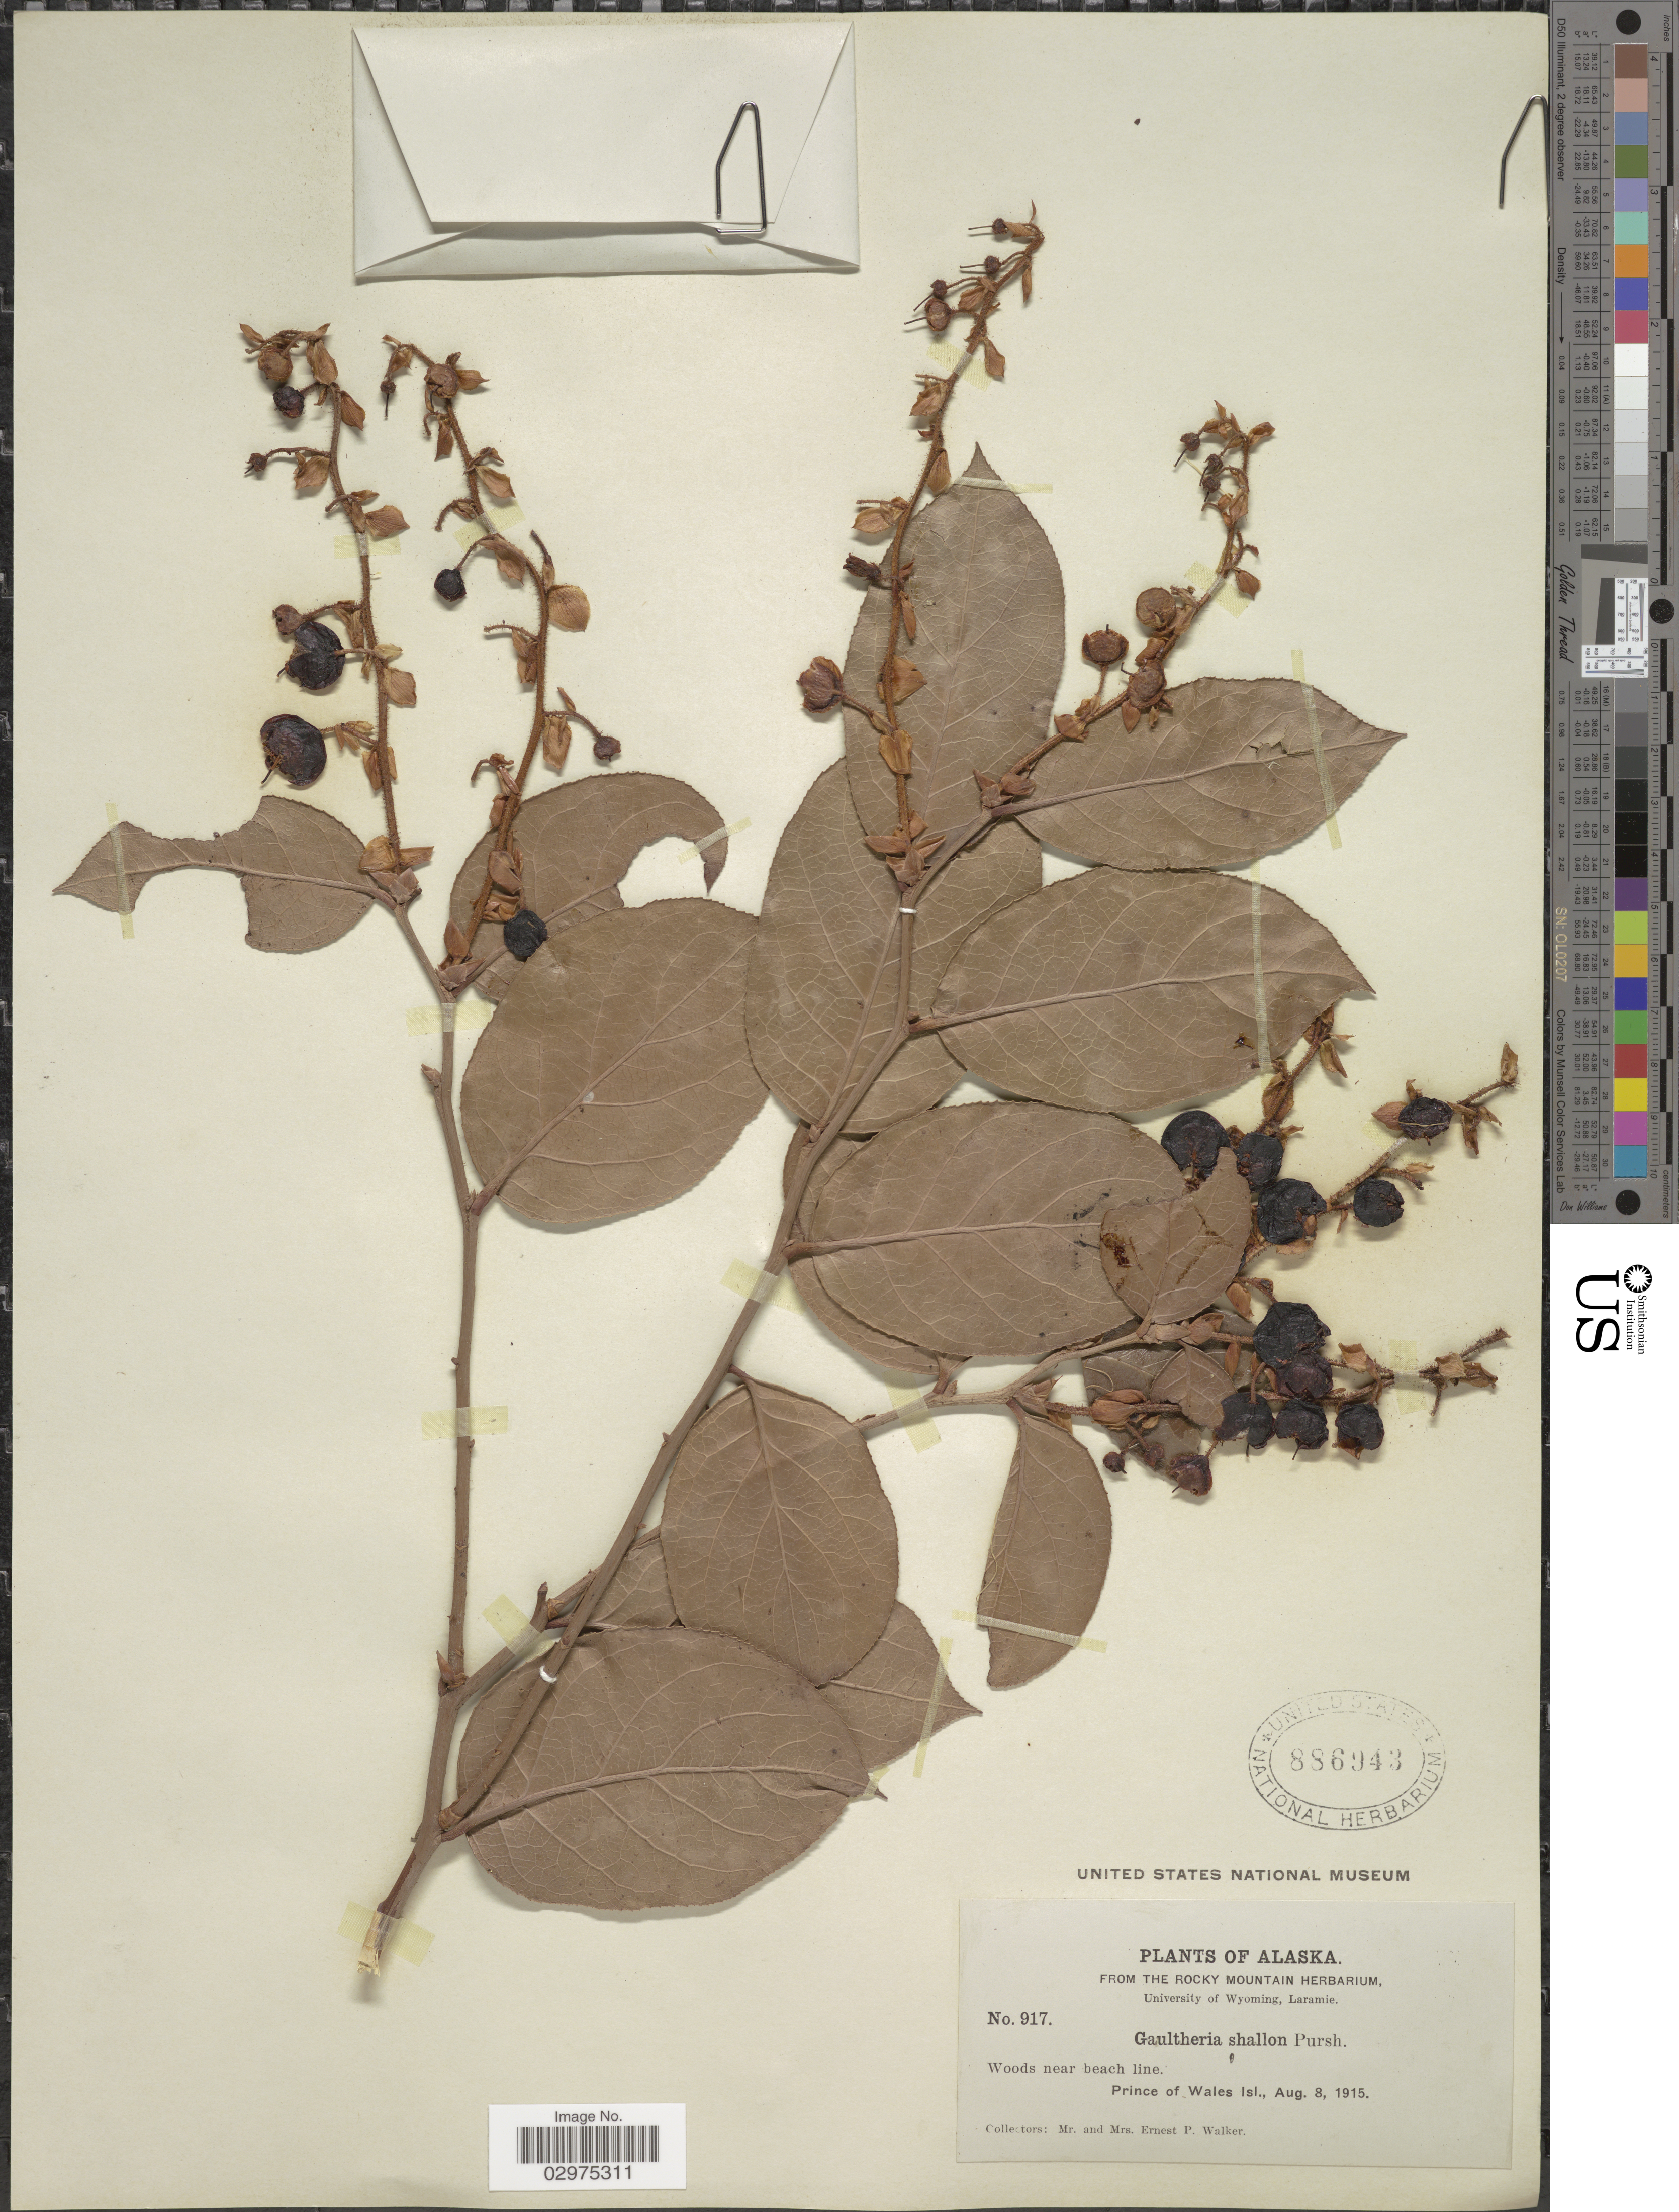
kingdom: Plantae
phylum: Tracheophyta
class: Magnoliopsida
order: Ericales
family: Ericaceae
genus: Gaultheria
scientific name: Gaultheria shallon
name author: Pursh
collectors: E. P. Walker & E. Walker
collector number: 917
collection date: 1915-08-08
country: United States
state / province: Alaska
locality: Woods near beach line. Prince of Wales Isl.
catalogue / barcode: US 886943